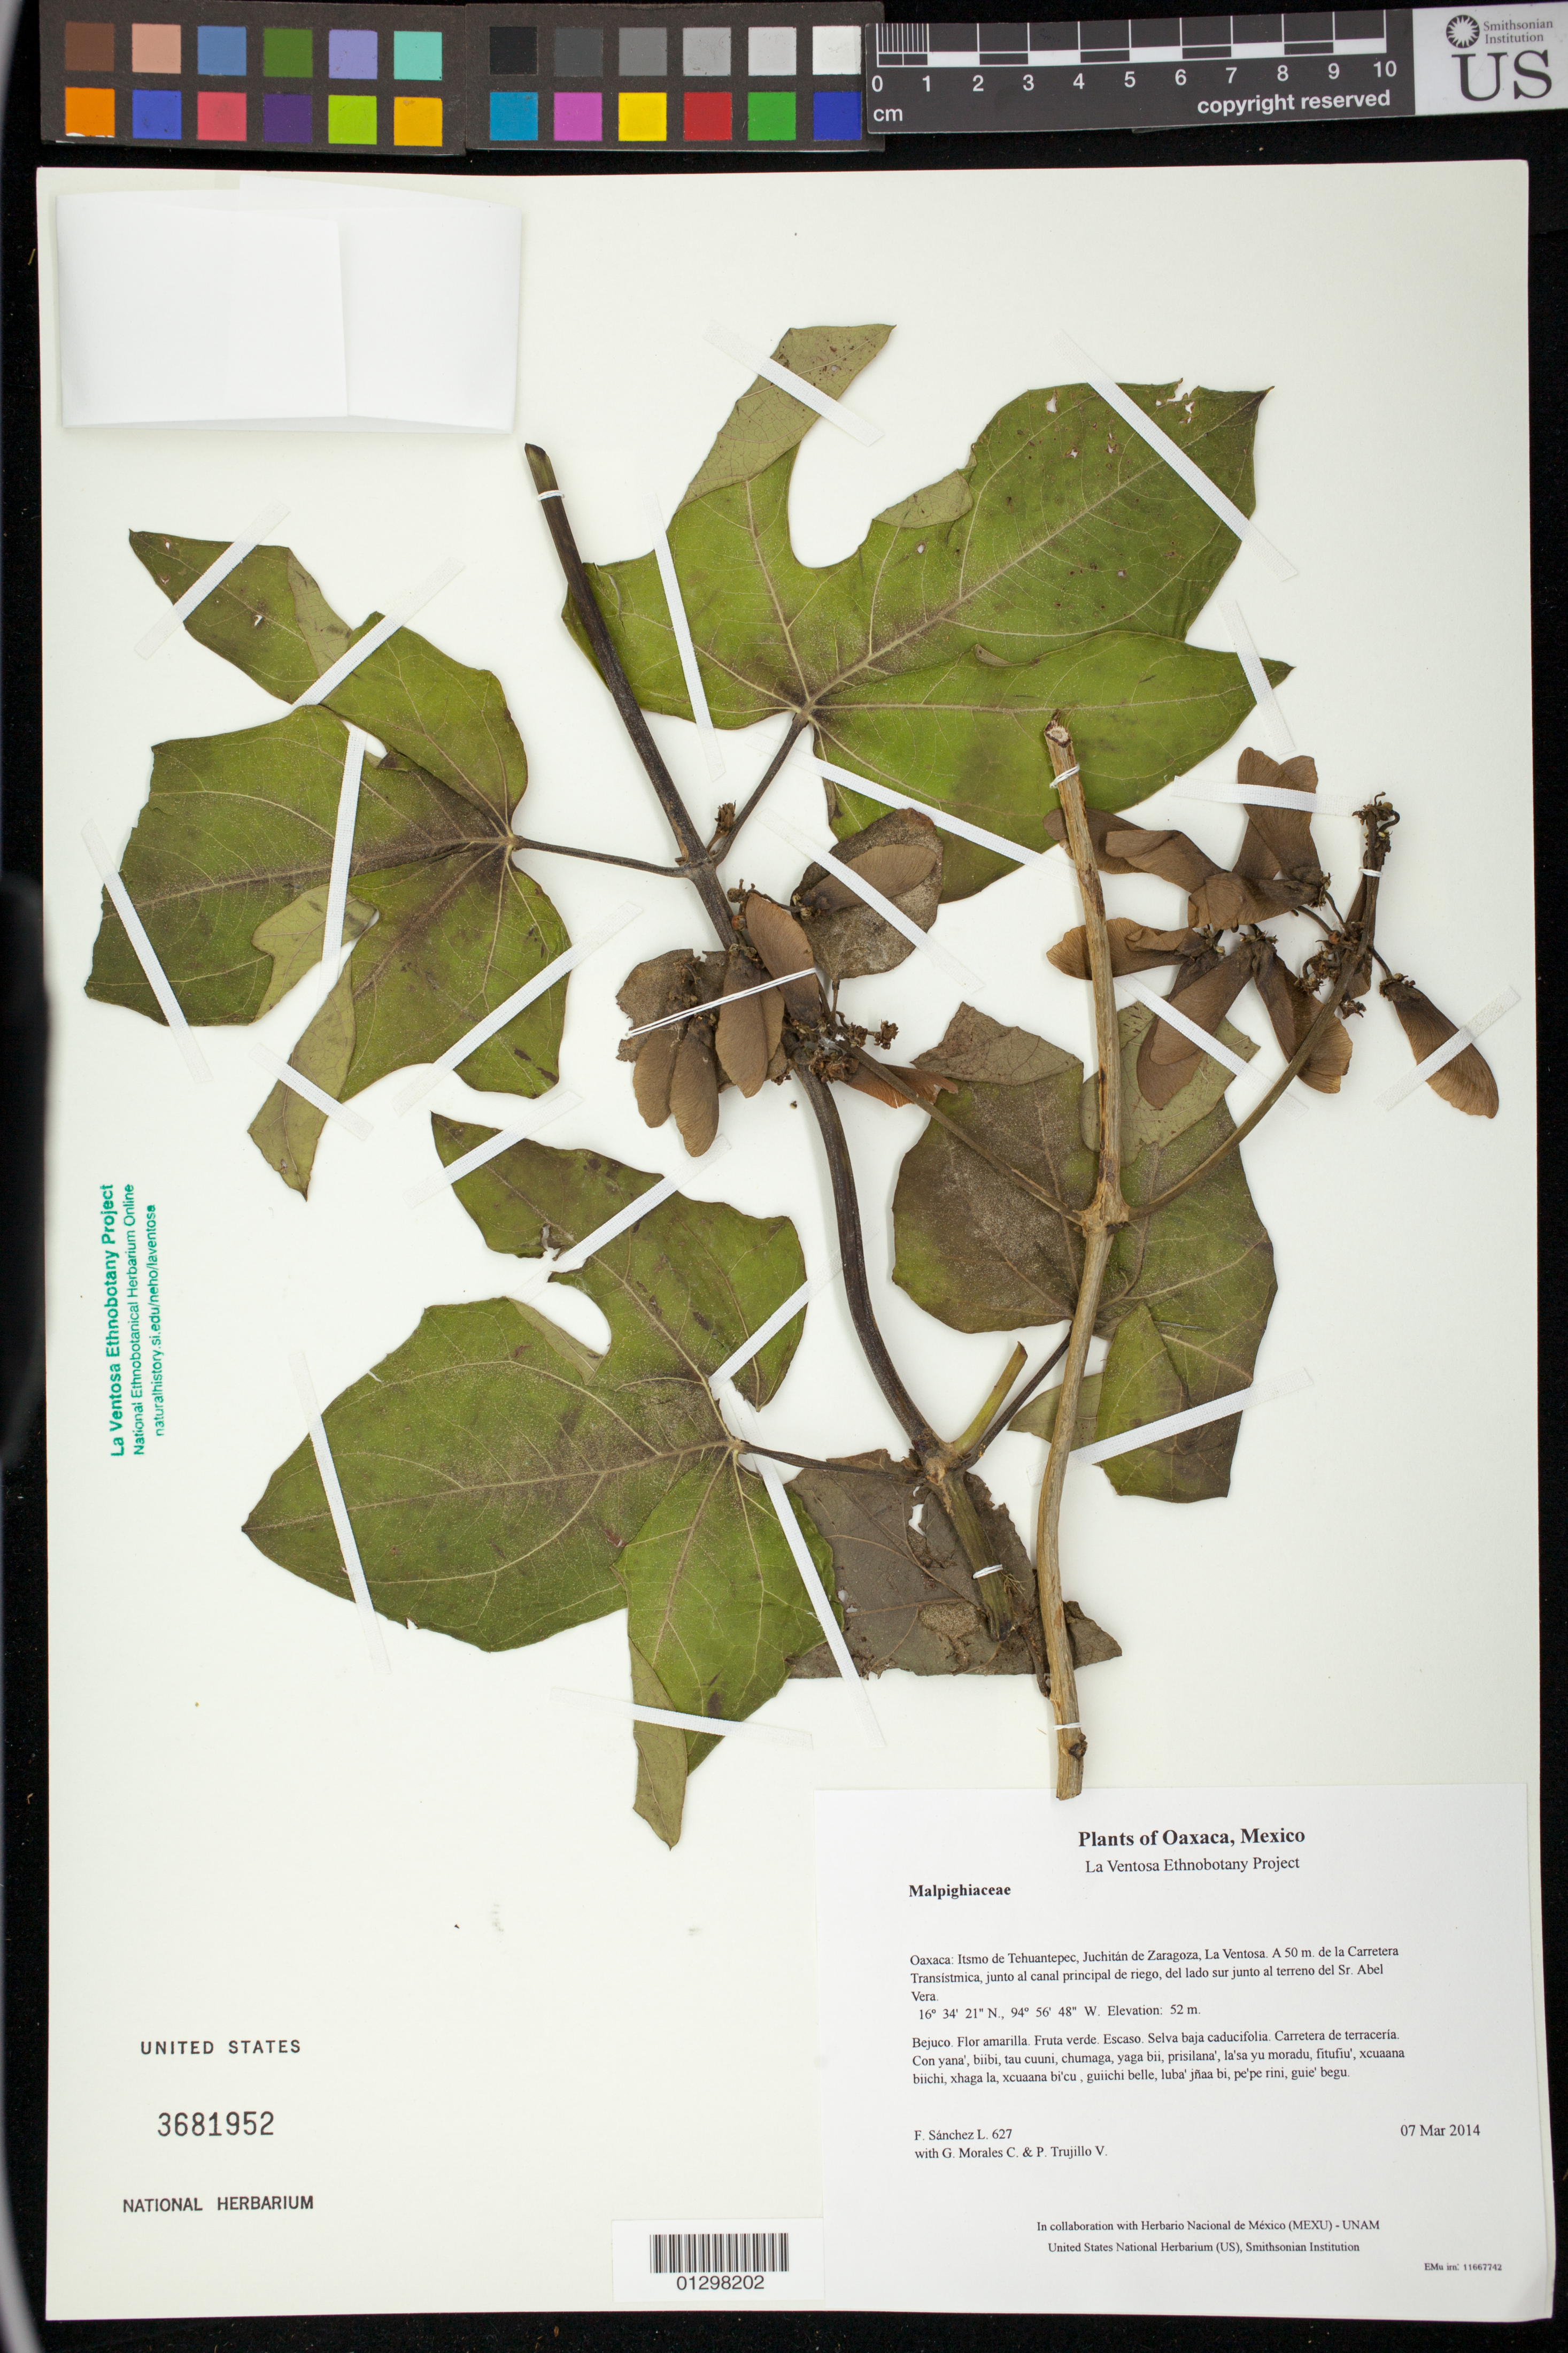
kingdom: Plantae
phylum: Tracheophyta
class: Magnoliopsida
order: Malpighiales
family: Malpighiaceae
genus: Stigmaphyllon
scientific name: Stigmaphyllon lindenianum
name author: A. Juss.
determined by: Velasco G., Kenia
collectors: F. Sánchez L., G. Morales C. & P. Trujillo V.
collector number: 627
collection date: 2014-03-07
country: Mexico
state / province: Oaxaca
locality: Itsmo de Tehuantepec, Juchitán de Zaragoza, La Ventosa. A 50 m. de la Carretera Transístmica, junto al canal principal de riego, del lado sur junto al terreno del Sr. Abel Vera.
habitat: Selva baja caducifolia. Carretera de terracería.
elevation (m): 52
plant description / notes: JEBOT, MEXU, SERO, US; Luba'. Guie' naguchi. Cuaananaxhi naga'. Huaxie'.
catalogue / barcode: US 3681952